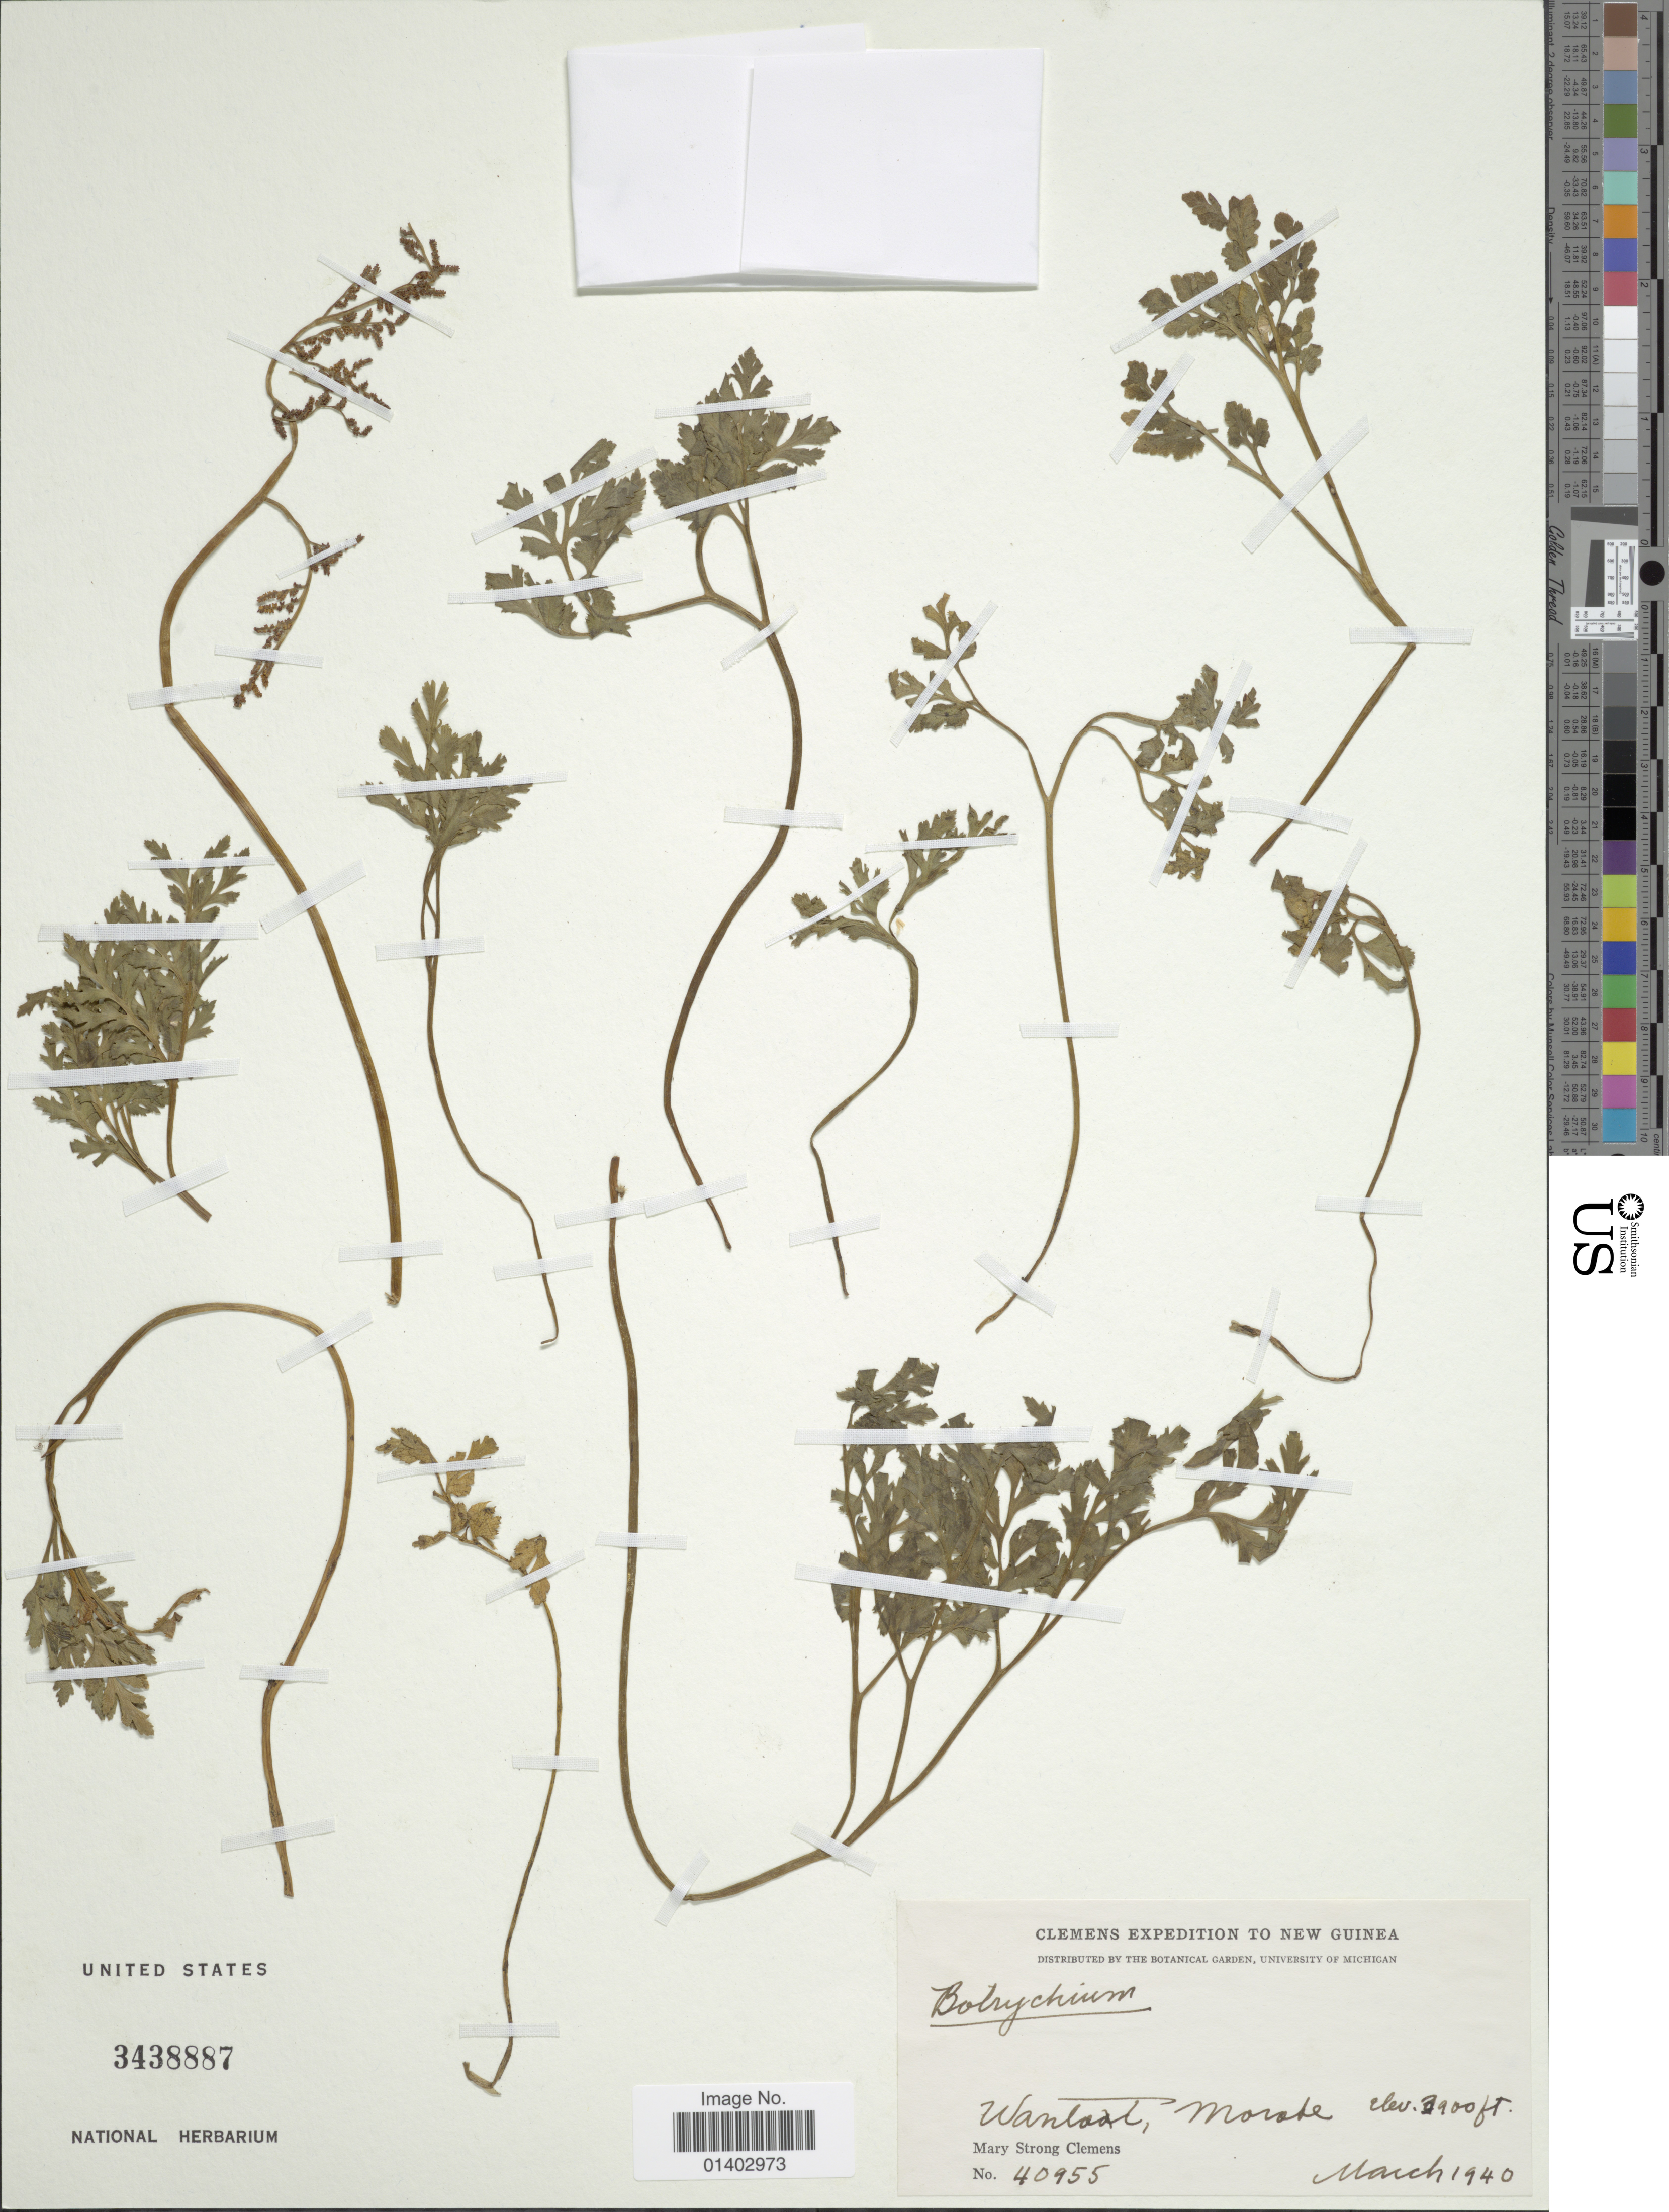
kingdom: Plantae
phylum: Tracheophyta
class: Polypodiopsida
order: Ophioglossales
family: Ophioglossaceae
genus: Botrychium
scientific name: Botrychium sp.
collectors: M. S. Clemens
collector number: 40955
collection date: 1940-03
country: Papua New Guinea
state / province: Morobe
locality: Wantaot, Morate [interpreted]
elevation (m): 1189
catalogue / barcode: US 3438887